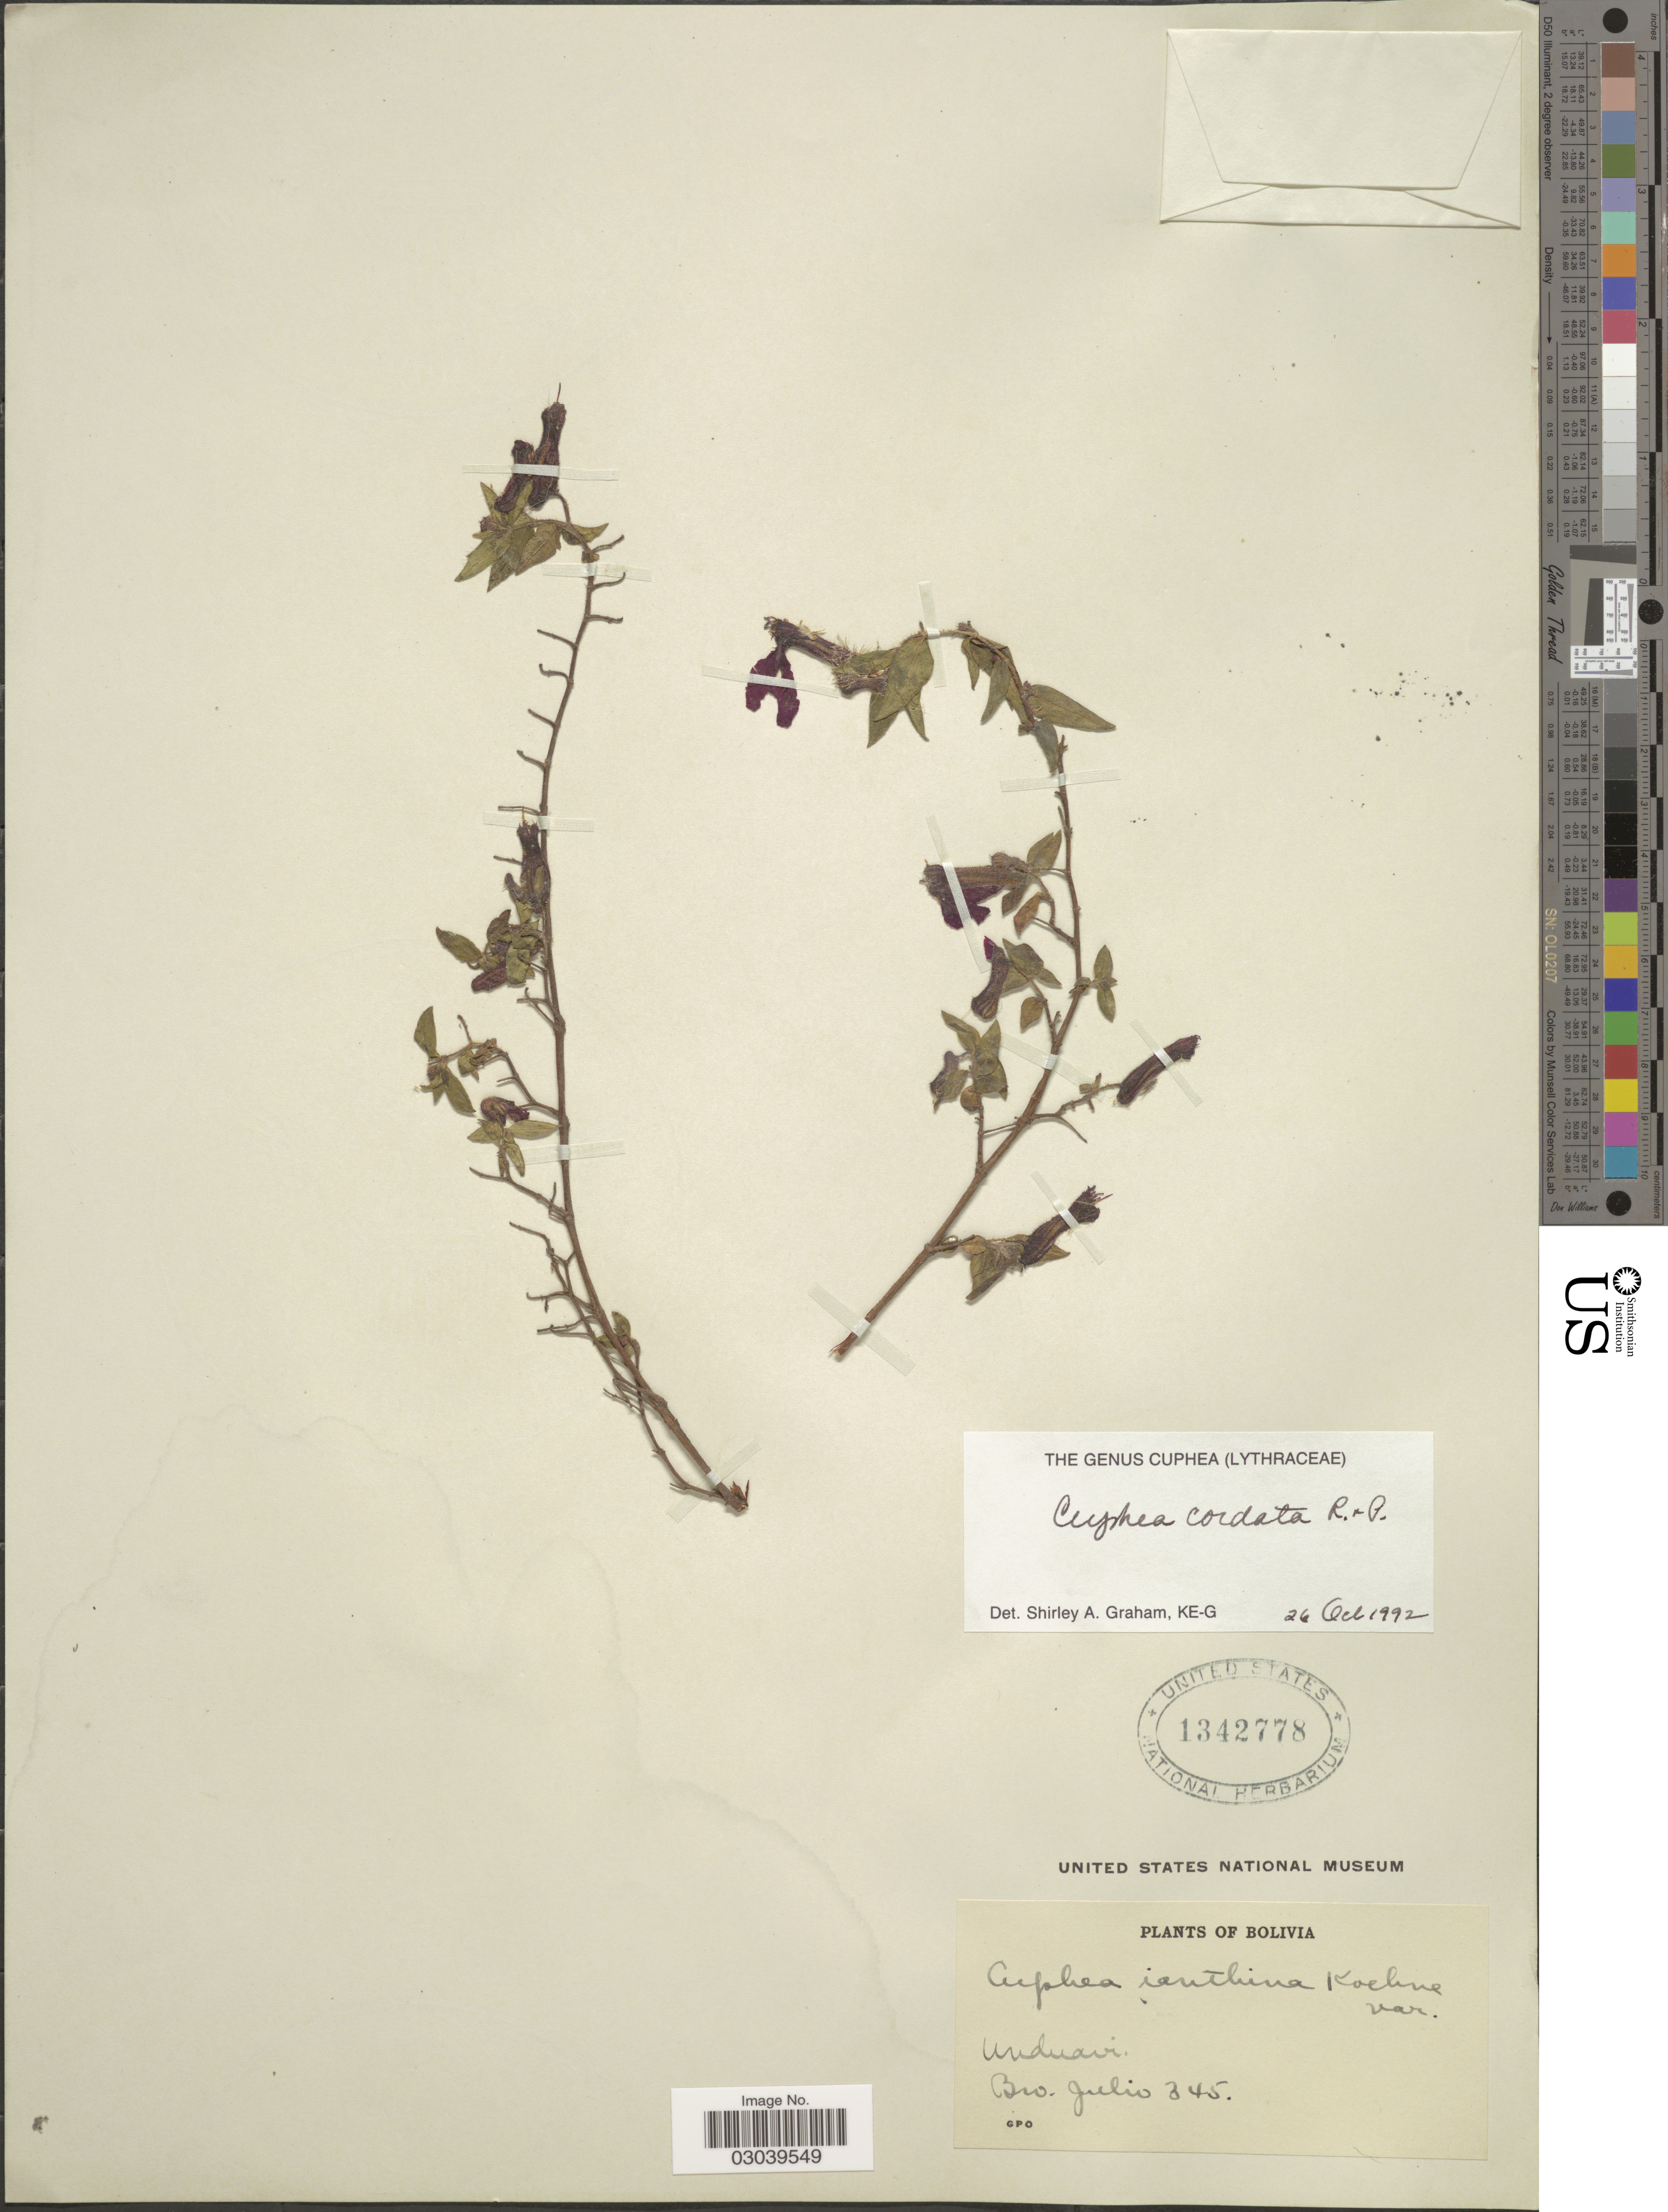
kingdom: Plantae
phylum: Tracheophyta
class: Magnoliopsida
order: Myrtales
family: Lythraceae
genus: Cuphea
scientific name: Cuphea cordata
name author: Ruiz & Pav.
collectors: Bro. Julio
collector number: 345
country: Bolivia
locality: Unduavi.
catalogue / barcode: US 1342778